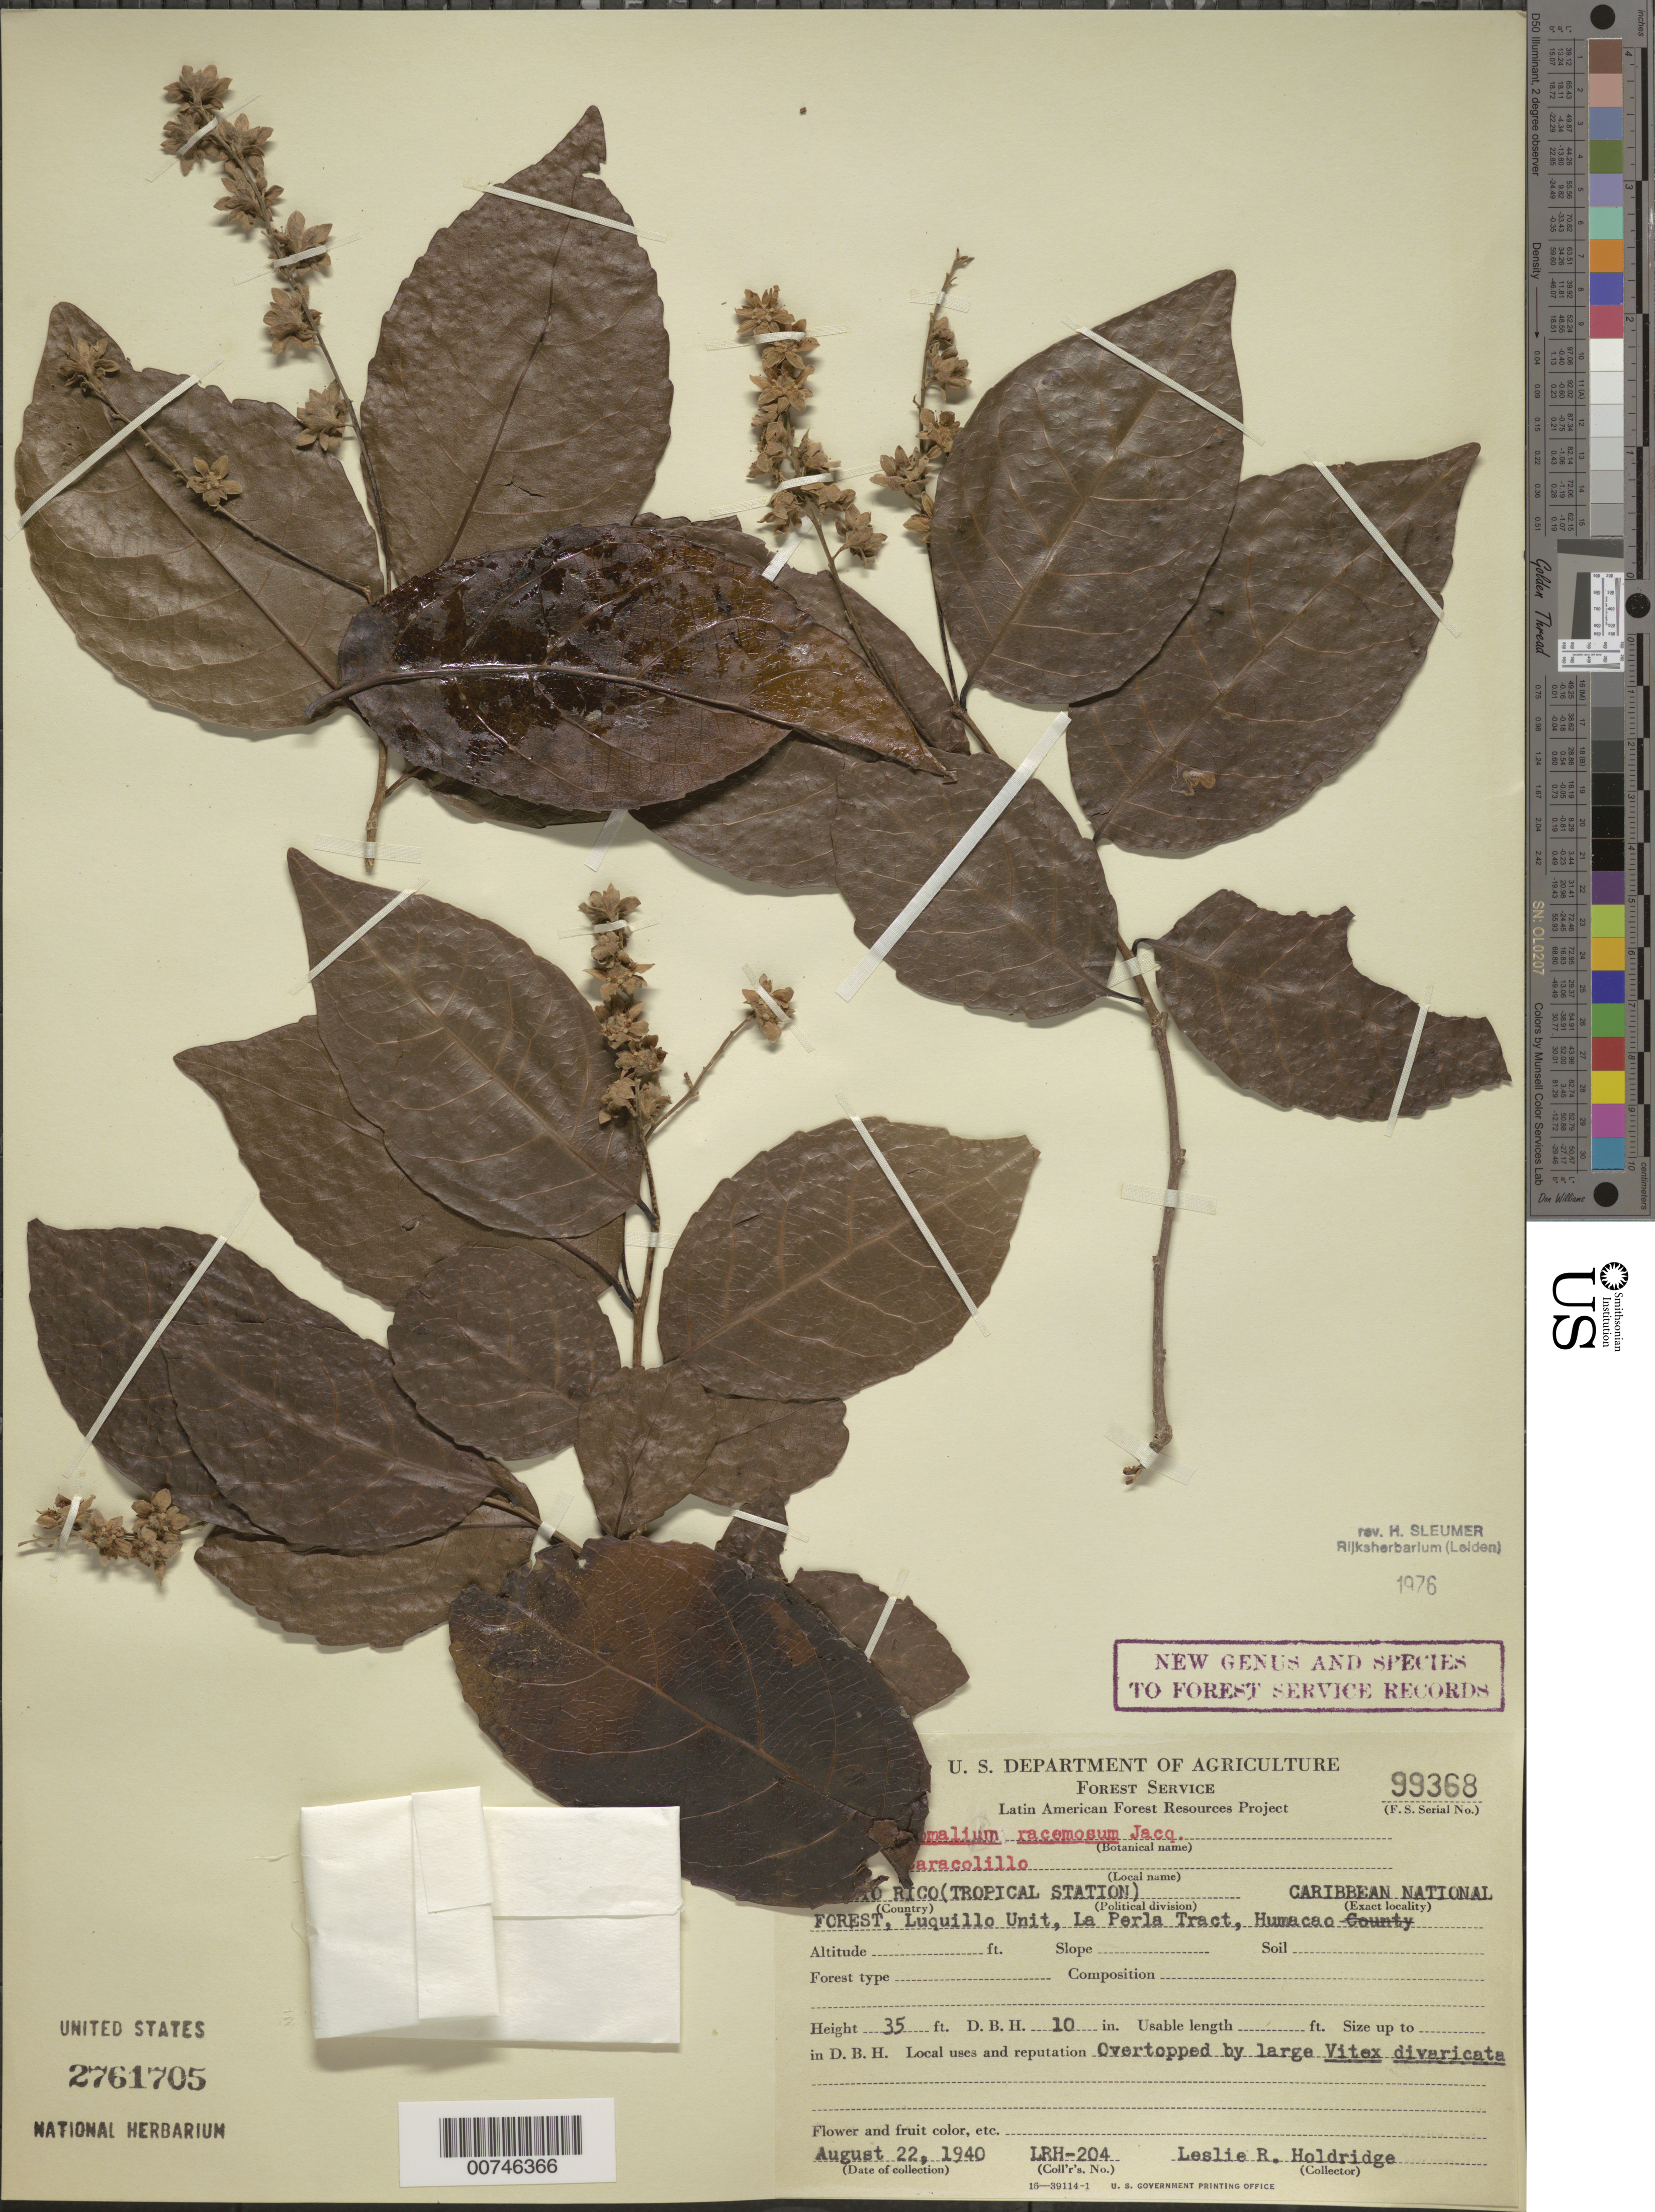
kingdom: Plantae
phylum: Tracheophyta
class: Magnoliopsida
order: Malpighiales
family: Salicaceae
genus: Homalium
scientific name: Homalium racemosum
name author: Jacq.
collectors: L. Holdridge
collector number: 204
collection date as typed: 22 Aug 1940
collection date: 1940-08-22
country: Puerto Rico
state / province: Humacao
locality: Caribbean National Forest, Luquillo Unit., La Perla Tract, Humacao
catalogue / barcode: US 2761705